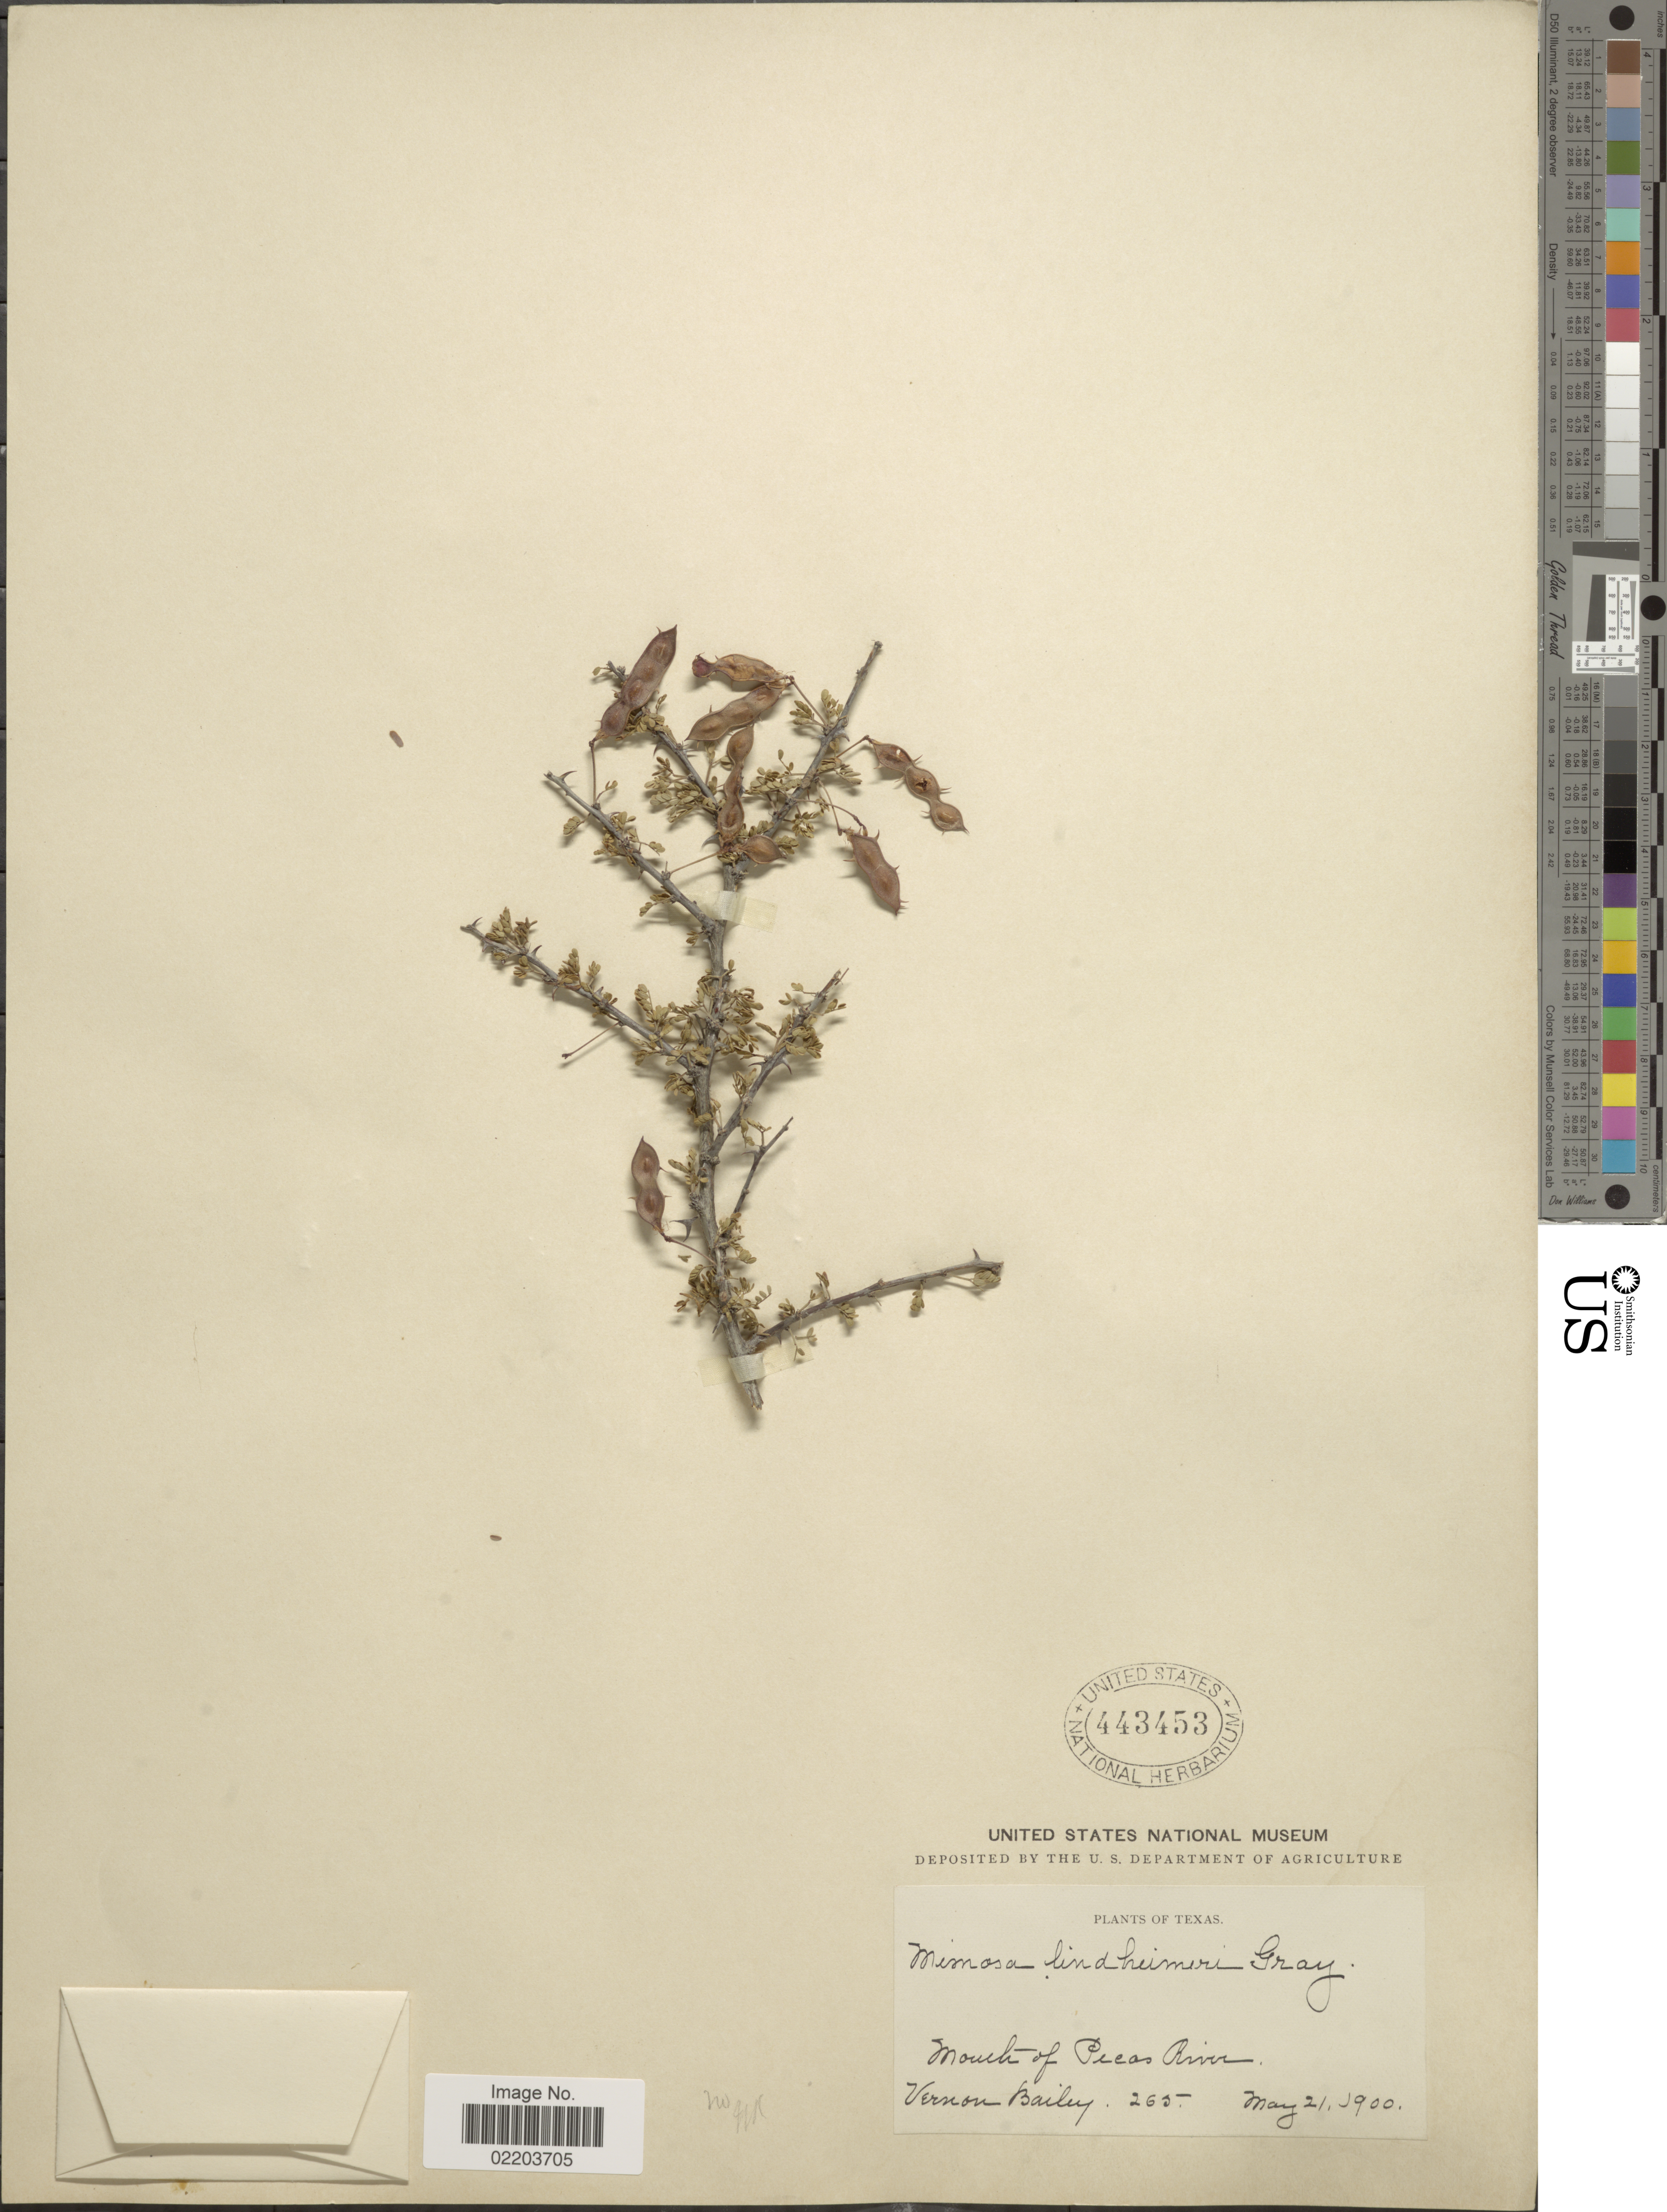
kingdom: Plantae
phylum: Tracheophyta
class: Magnoliopsida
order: Fabales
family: Fabaceae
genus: Mimosa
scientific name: Mimosa borealis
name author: A. Gray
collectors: V. O. Bailey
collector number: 265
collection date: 1900-05-21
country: United States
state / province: Texas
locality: Mouth of Pecos River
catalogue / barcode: US 443453